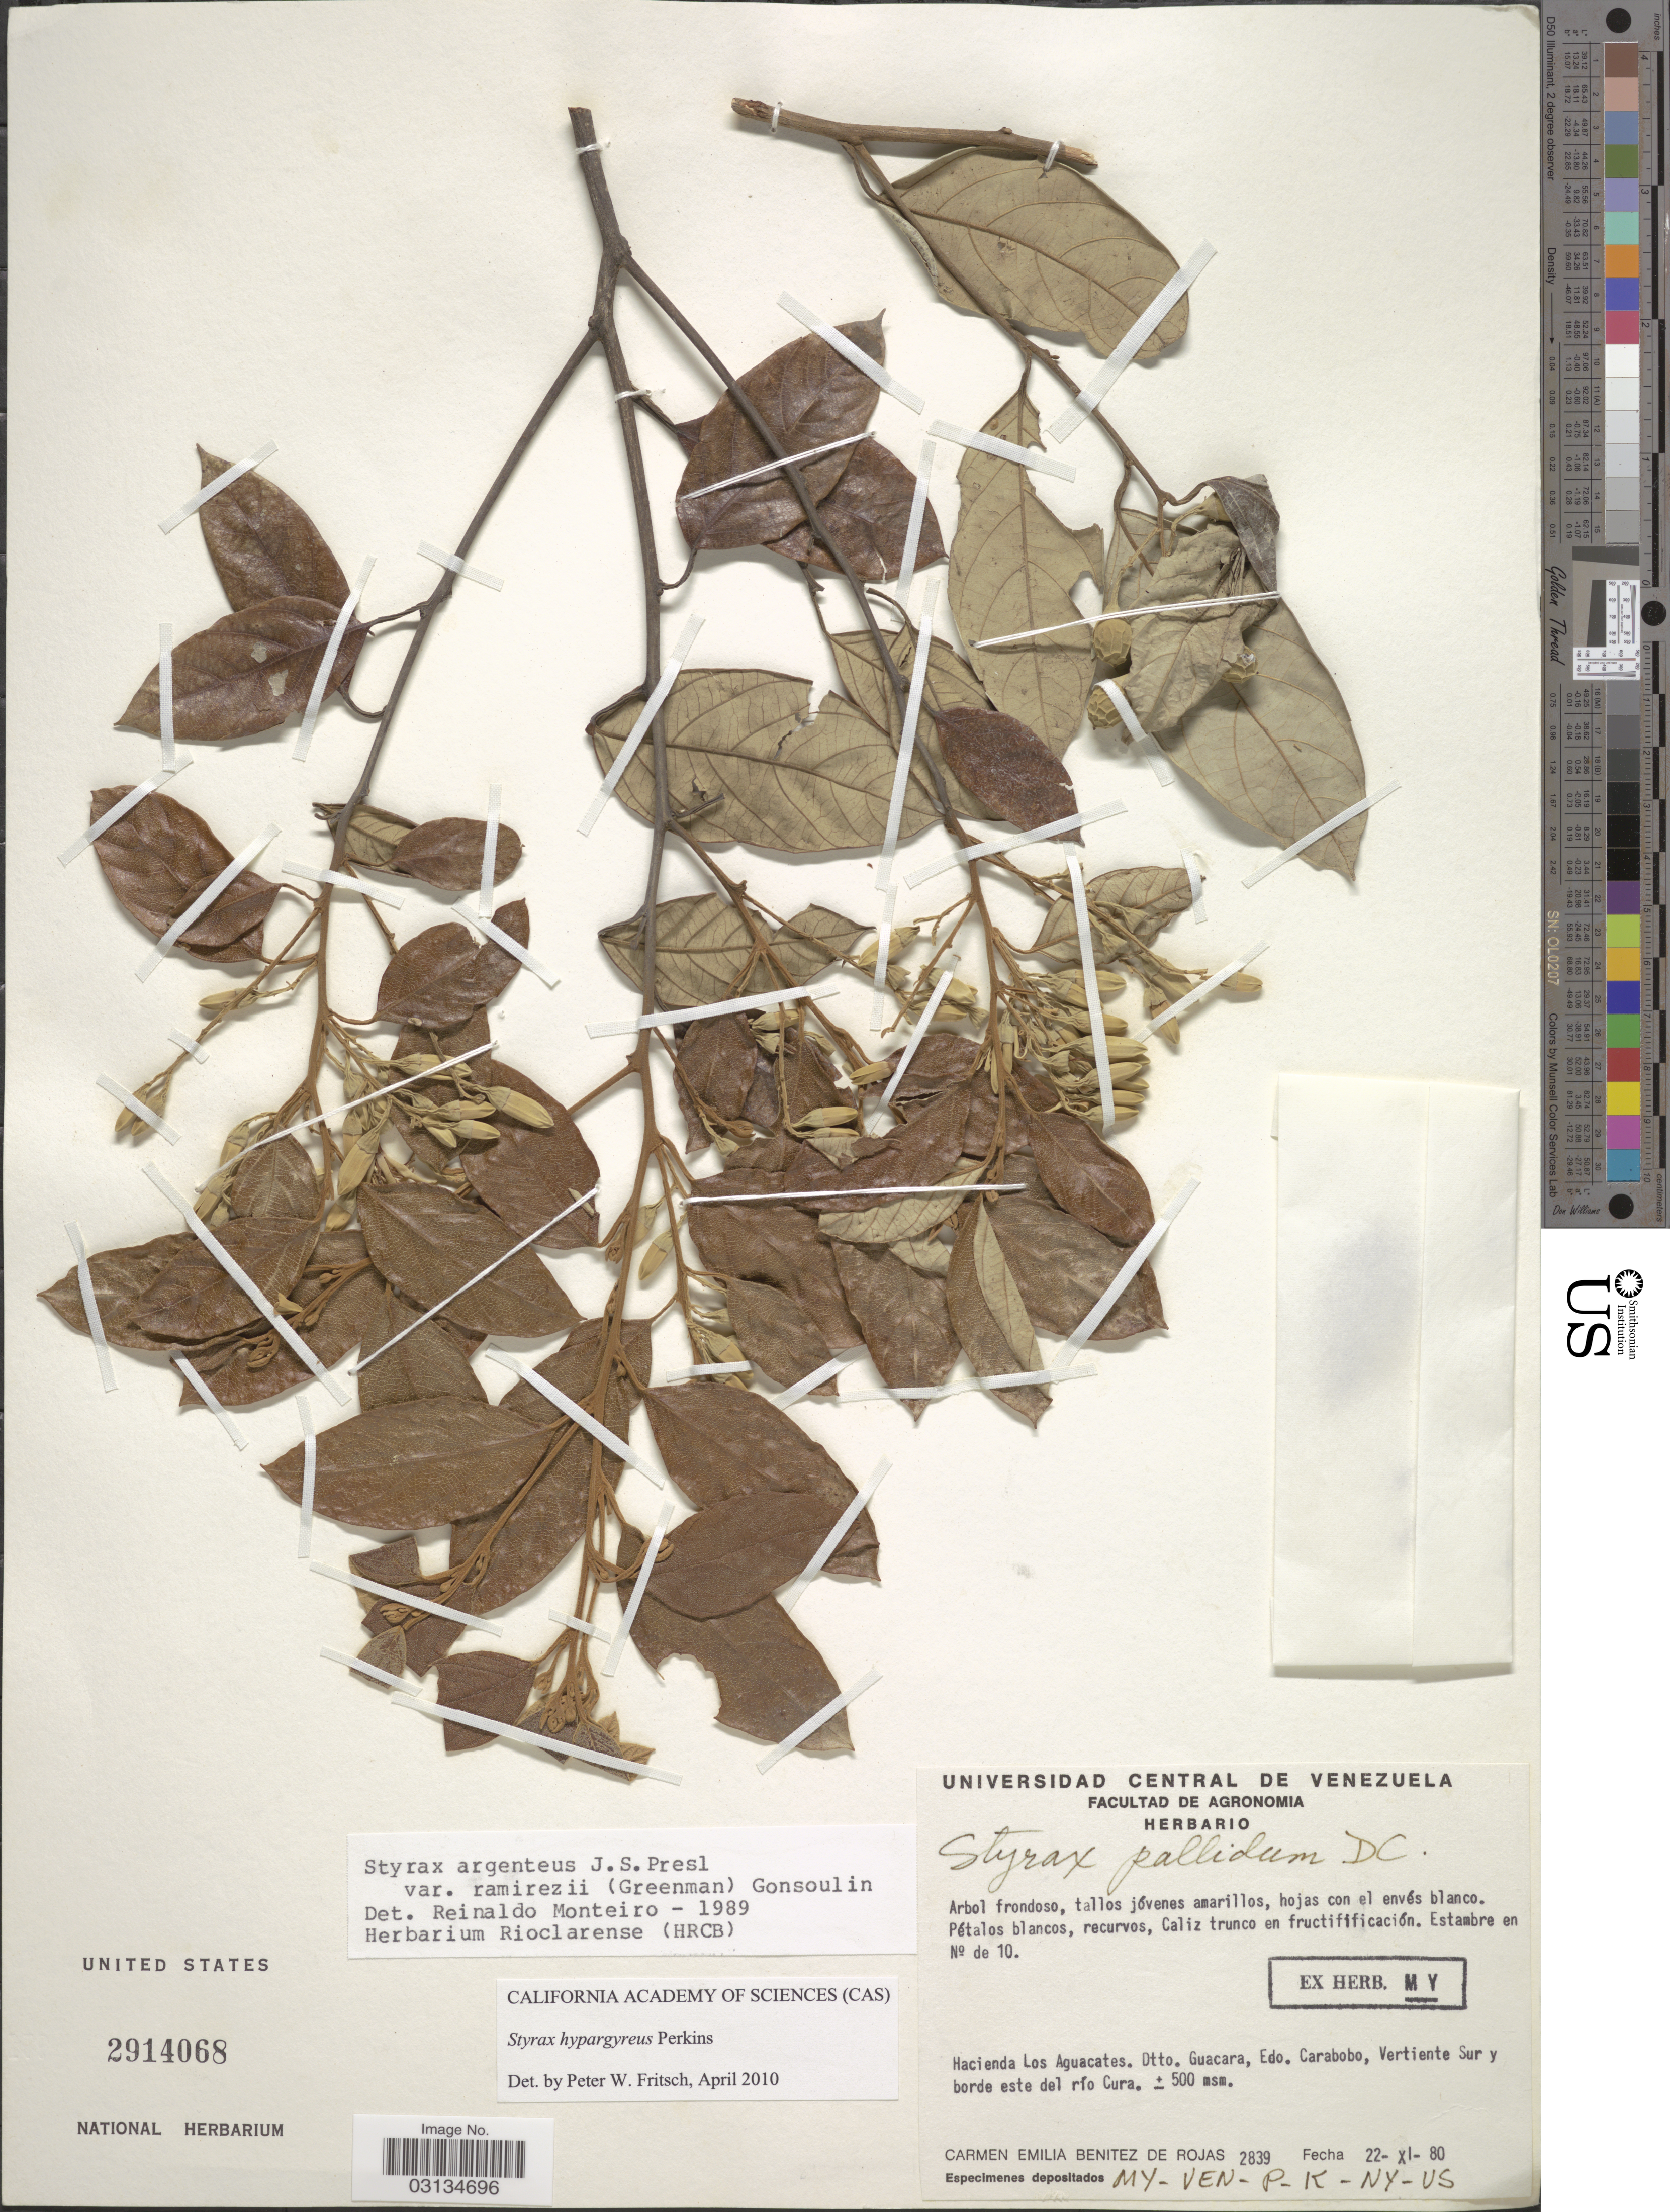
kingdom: Plantae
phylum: Tracheophyta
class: Magnoliopsida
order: Ericales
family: Styracaceae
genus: Styrax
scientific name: Styrax hypargyreus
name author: Perkins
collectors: C. E. Benítez de Rojas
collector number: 2839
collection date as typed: Transcribed d/m/y: 22/11/80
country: Venezuela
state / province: Carabobo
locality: Hacienda Los Aguacates. Dtto. Guacara, Edo. Carabobo, Vertiente Sur y borde este del río Cura.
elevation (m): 500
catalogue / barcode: US 2914068